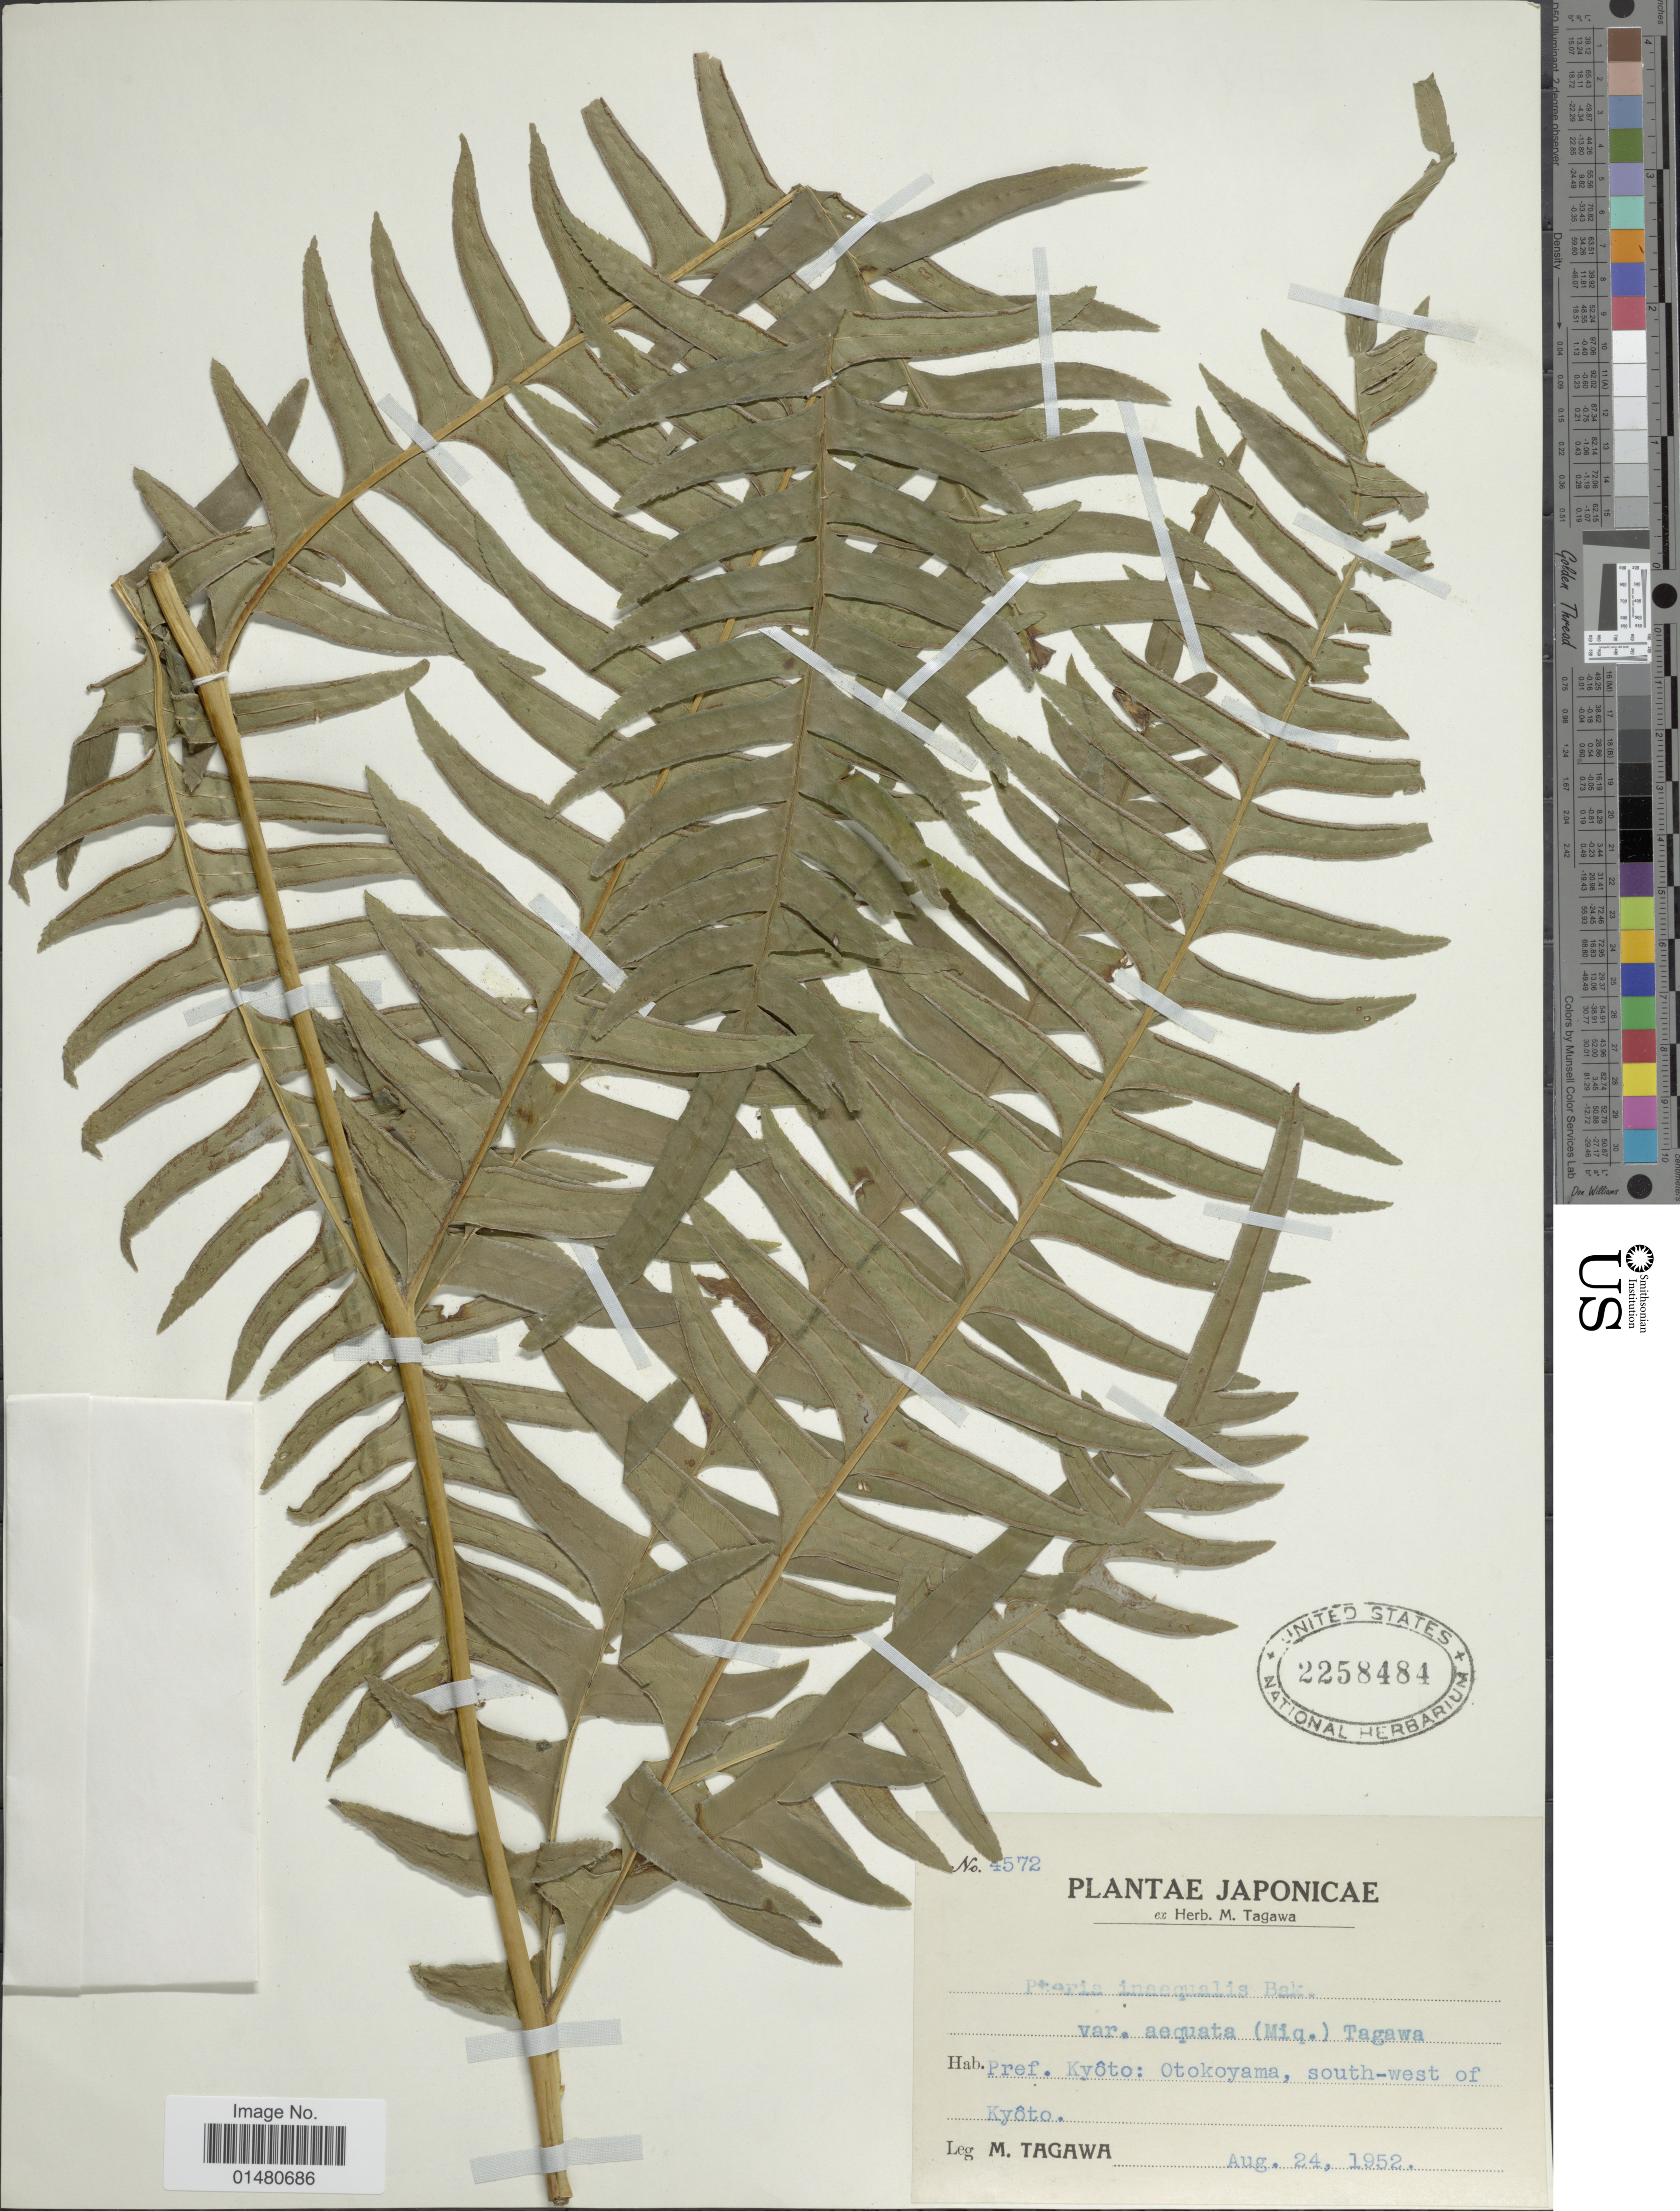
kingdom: Plantae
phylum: Tracheophyta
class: Polypodiopsida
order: Polypodiales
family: Pteridaceae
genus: Pteris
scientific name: Pteris inaequalis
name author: (Fée) Jenman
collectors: M. Tagawa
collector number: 4572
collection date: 1952-08-24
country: Japan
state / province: Kyoto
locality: Pref. Kyôoto: Otokoyama, south-west of Kyôto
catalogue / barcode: US 2258484